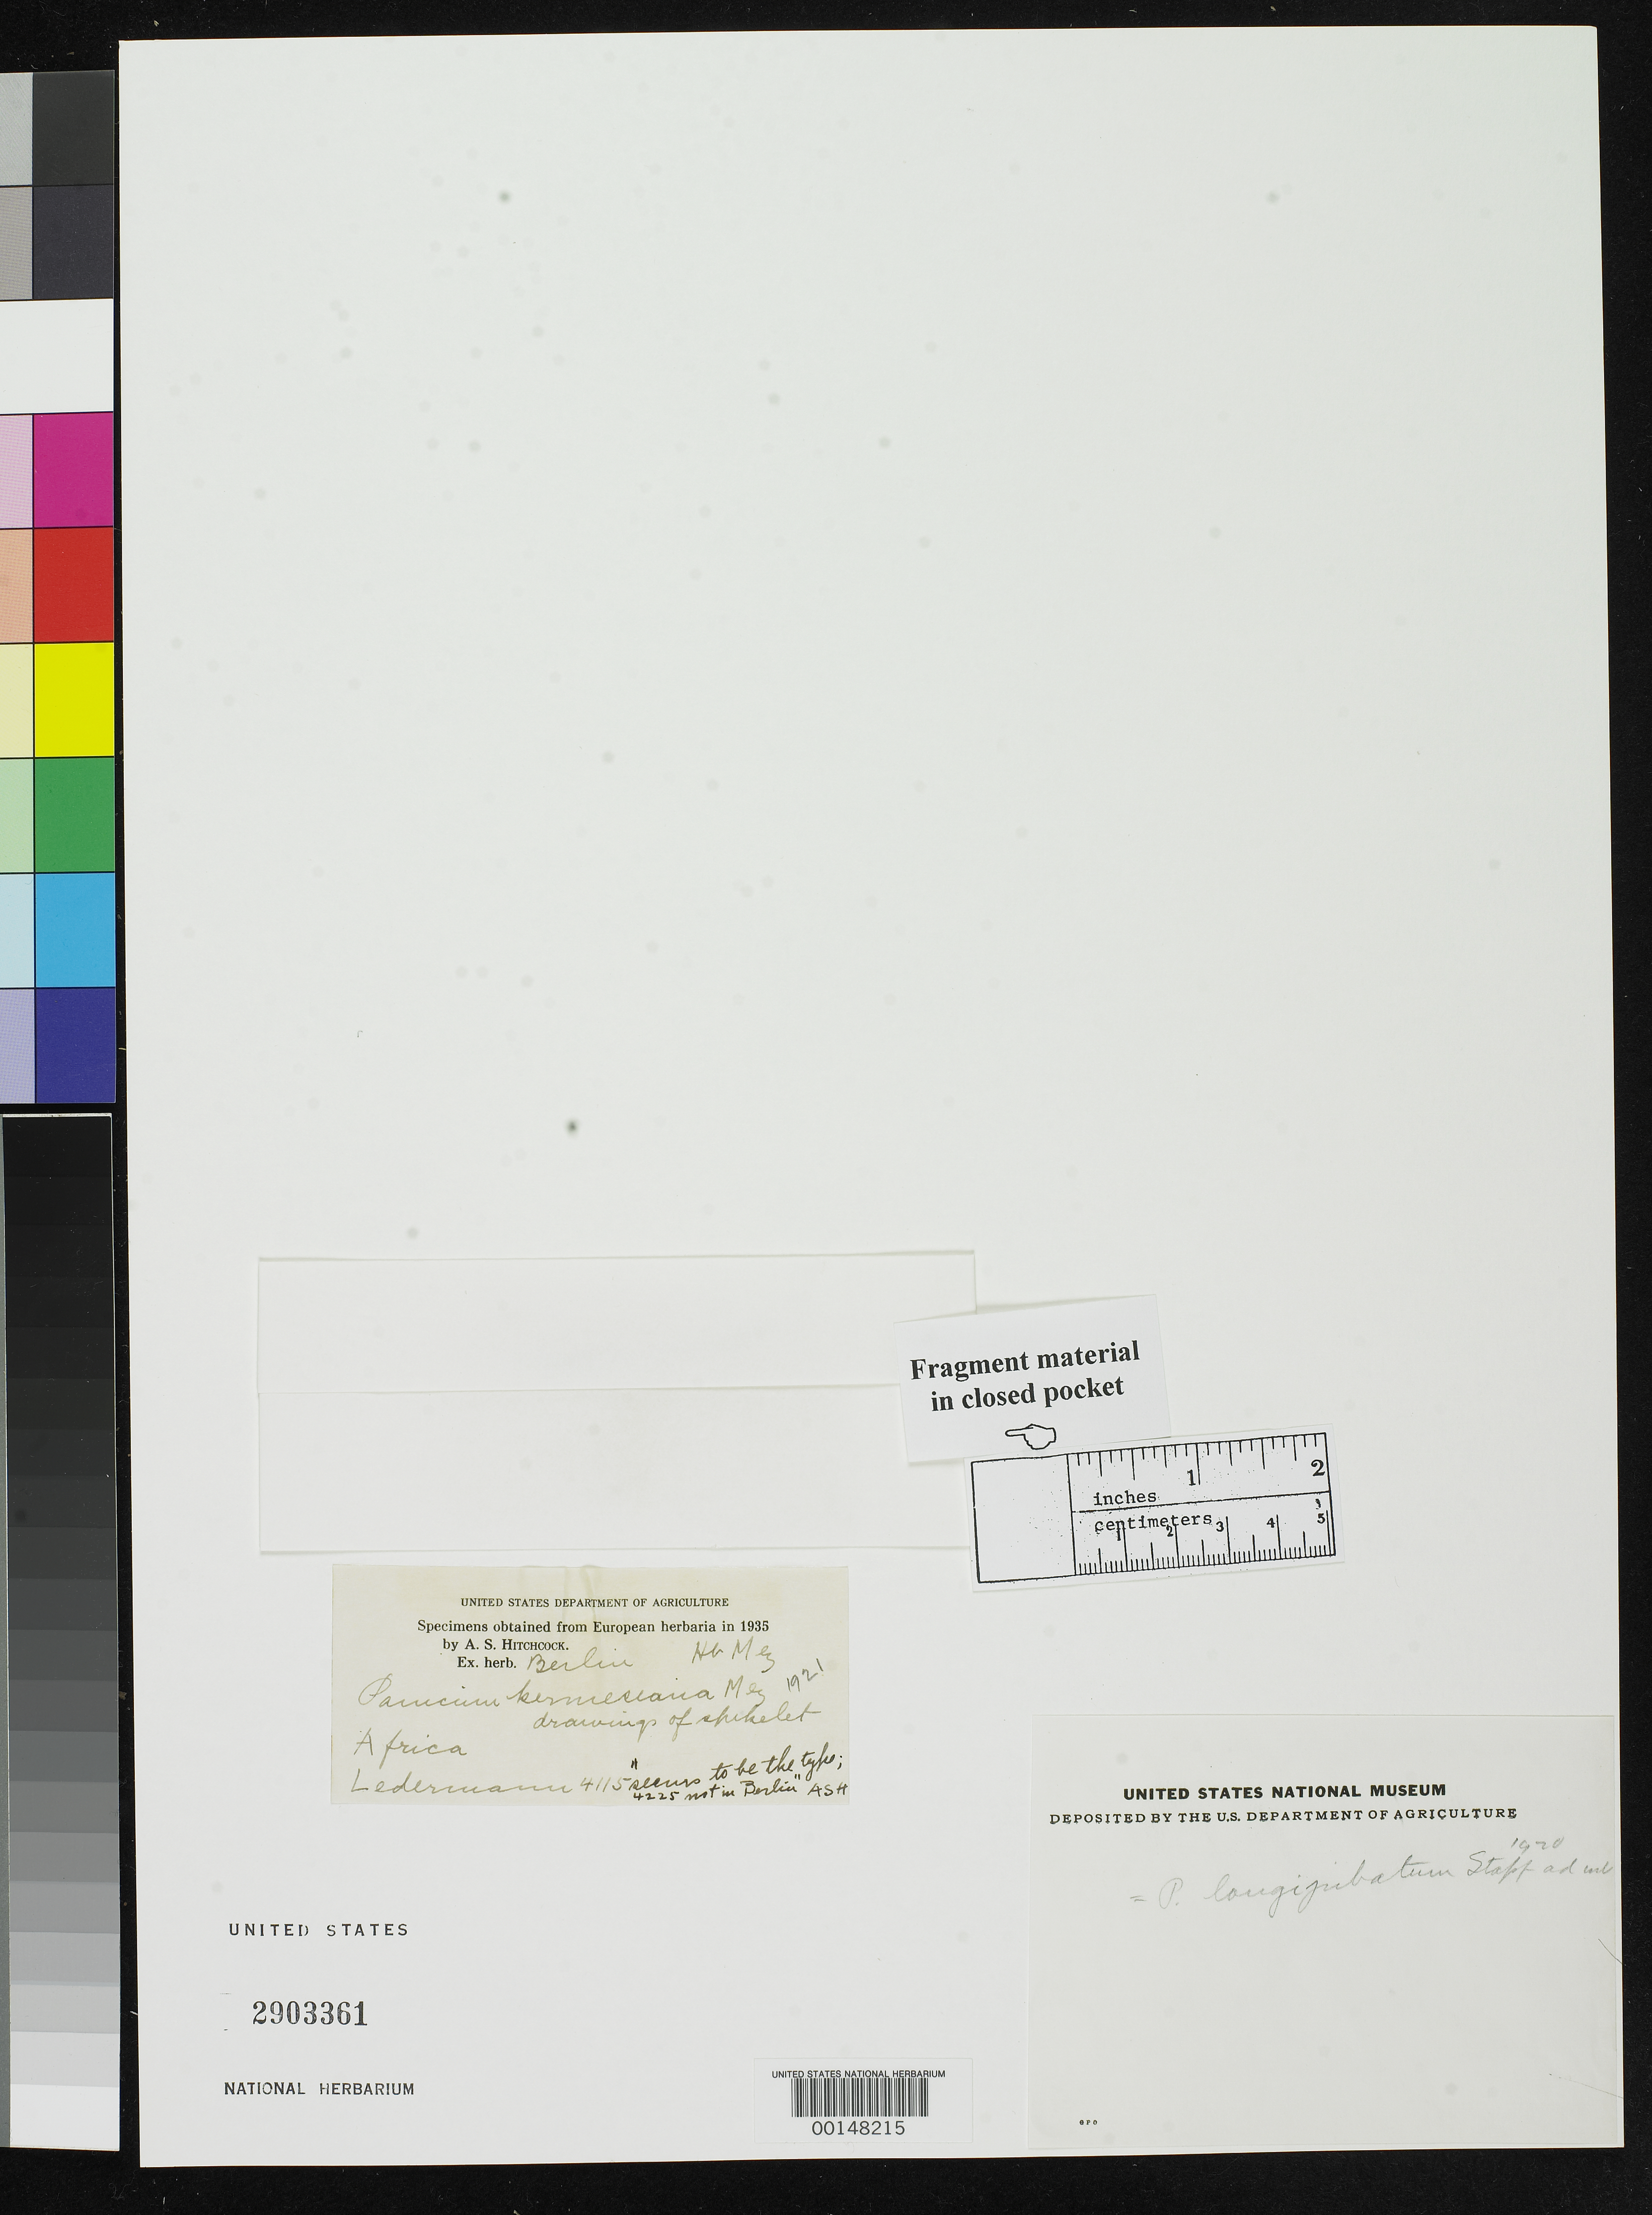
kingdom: Plantae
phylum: Tracheophyta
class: Liliopsida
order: Poales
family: Poaceae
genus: Panicum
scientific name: Panicum kermesiana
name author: Mez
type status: Type Fragment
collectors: C. Ledermann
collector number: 4115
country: Cameroon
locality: Adamaua.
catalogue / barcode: US 2903361